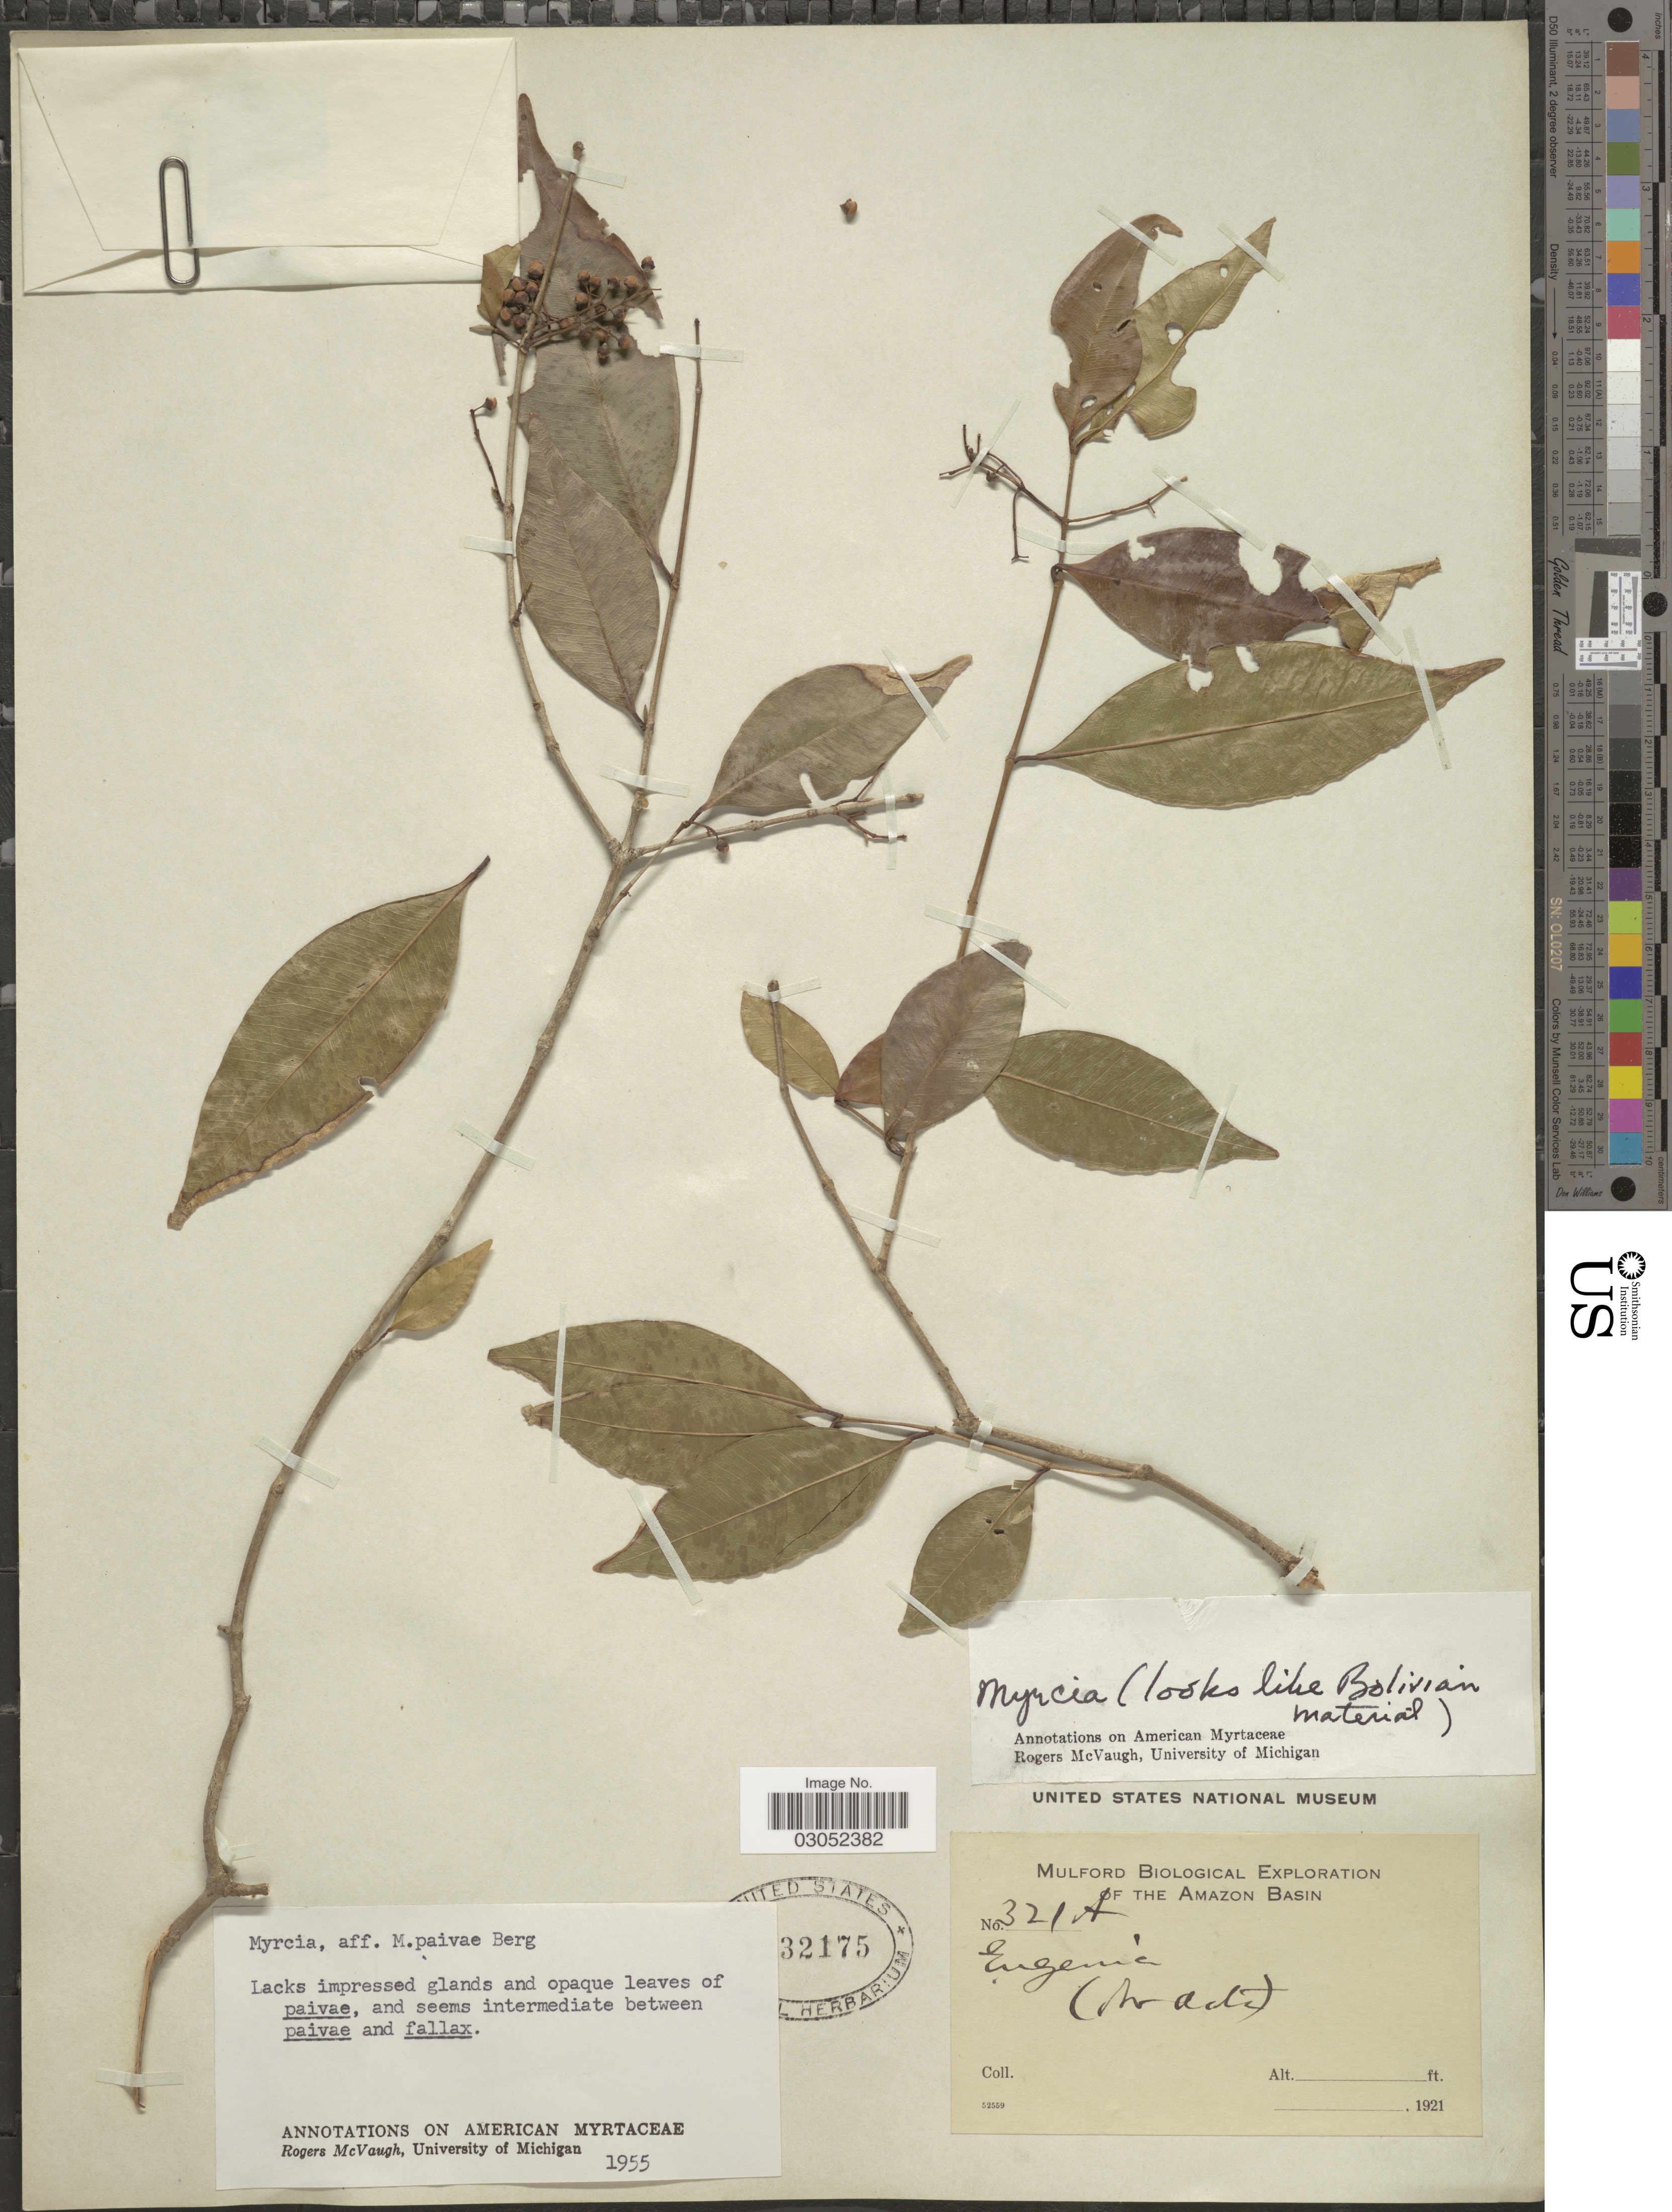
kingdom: Plantae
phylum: Tracheophyta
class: Magnoliopsida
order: Myrtales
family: Myrtaceae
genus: Myrcia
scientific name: Myrcia paivae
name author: O. Berg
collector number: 321A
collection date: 1921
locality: Amazon Basin.